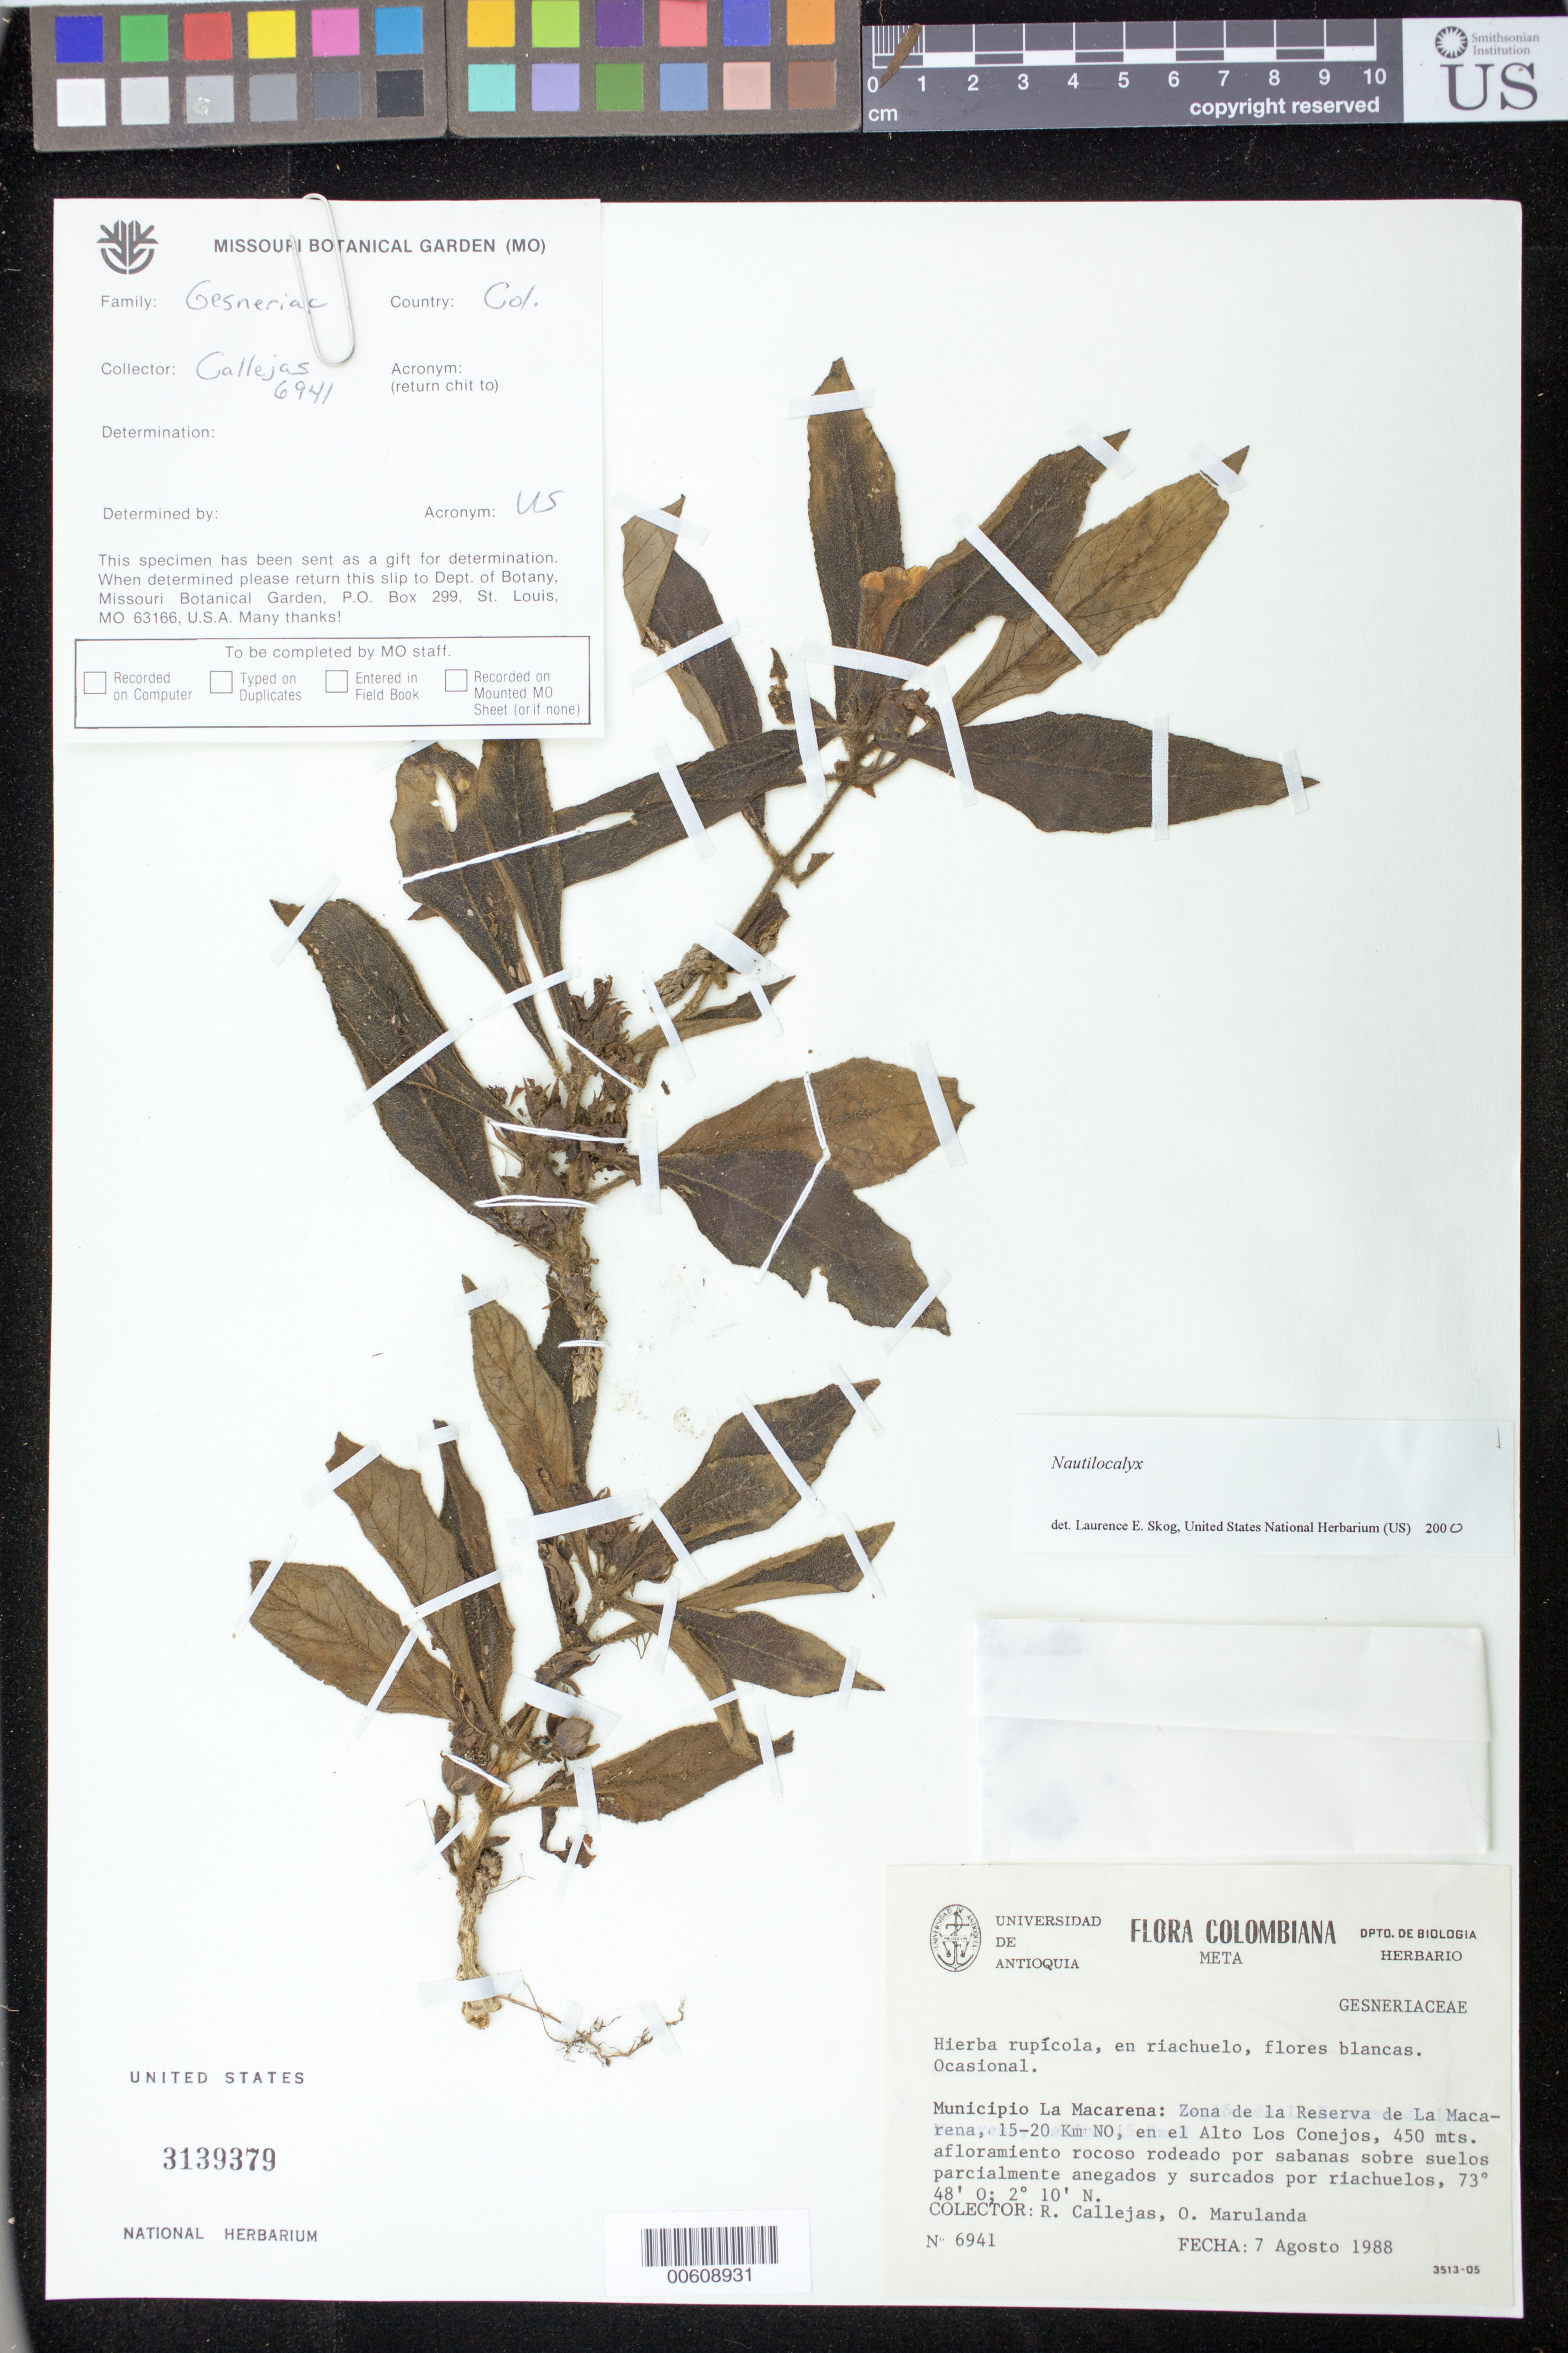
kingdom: Plantae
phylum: Tracheophyta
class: Magnoliopsida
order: Lamiales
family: Gesneriaceae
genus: Nautilocalyx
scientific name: Nautilocalyx sp.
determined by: Skog, Laurence E.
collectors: R. Callejas & O. Marulanda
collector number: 6941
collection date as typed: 07 Aug 1988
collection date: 1988-08-07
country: Colombia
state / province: Meta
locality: Mpio. La Macarena: zona de la Reserva de La Macarena, 15-20 km NO [NW], en el Alto Los Conejos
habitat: Afloramiento rocoso rodeado por sabanas sobre suelos parcialmente anegados y surcados por riachuelos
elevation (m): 450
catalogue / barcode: US 3139379